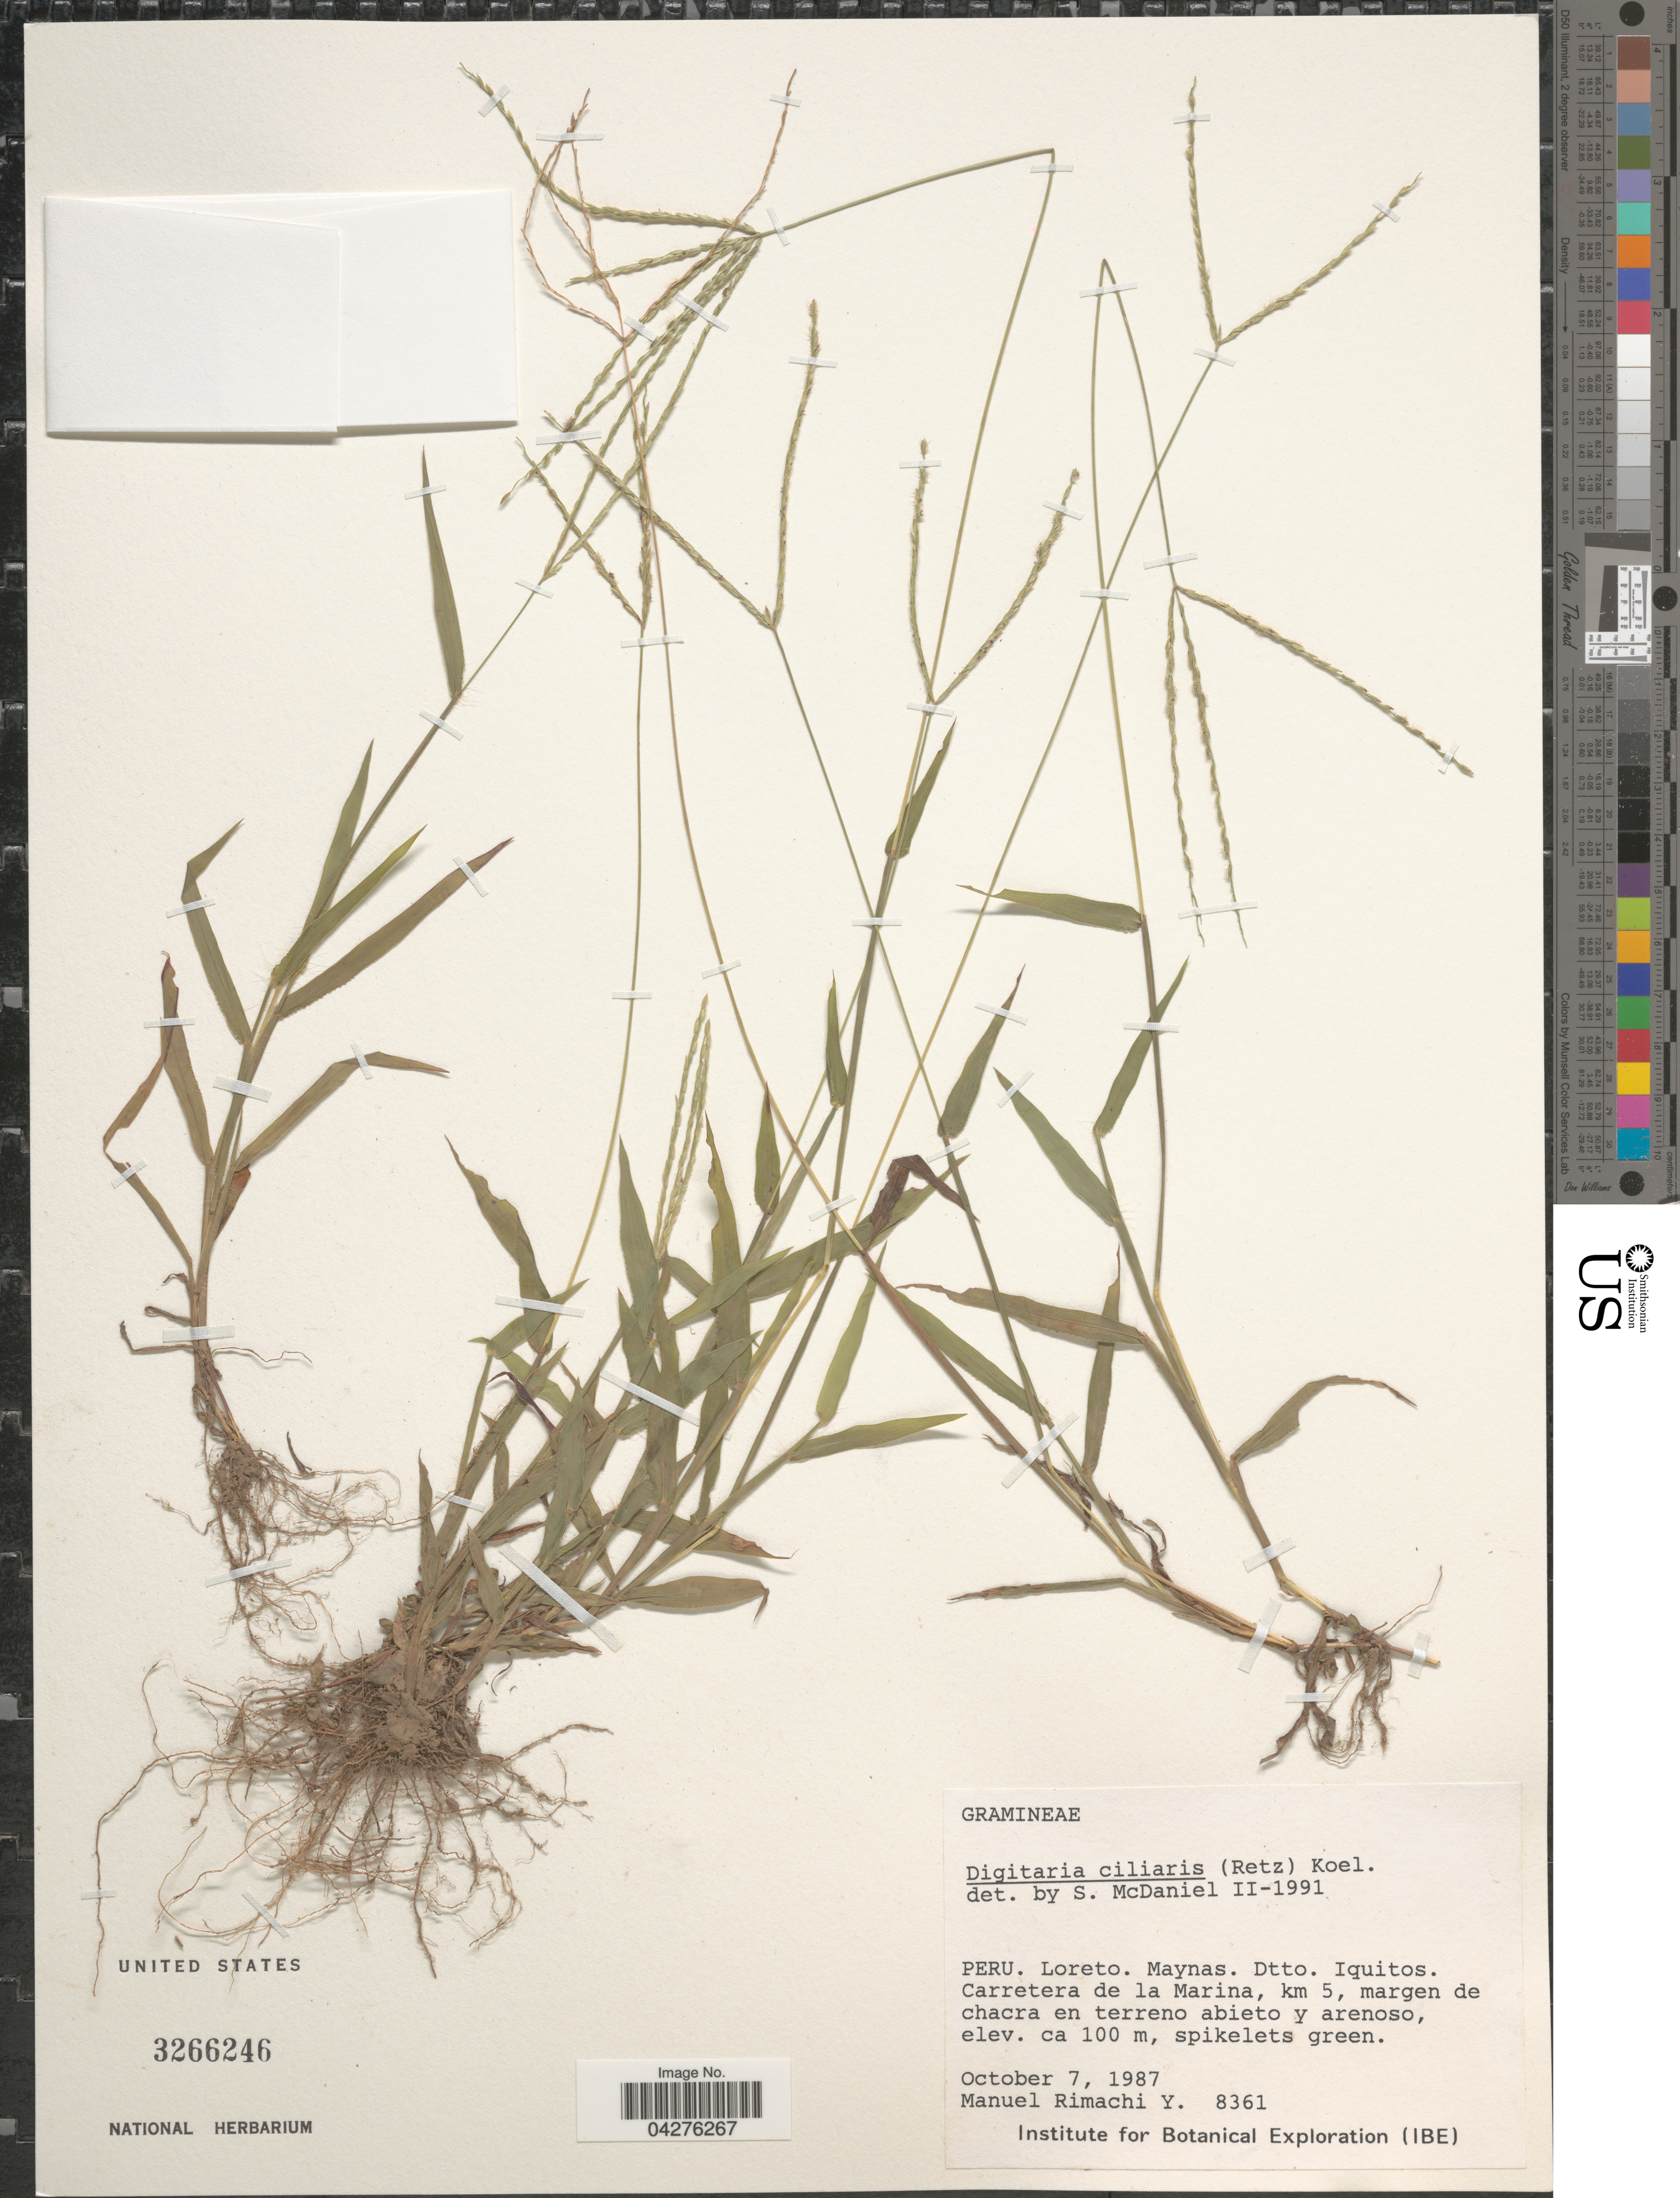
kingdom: Plantae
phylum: Tracheophyta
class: Liliopsida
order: Poales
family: Poaceae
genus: Digitaria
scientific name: Digitaria ciliaris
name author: (Retz.) Koeler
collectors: M. Rimachi Y.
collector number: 8361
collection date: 1987-10-07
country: Peru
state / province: Loreto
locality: Maynas. Dtto. Iquiros. Carretera de la Marina, km 5, margen de chacra en terreno abieto y arenoso.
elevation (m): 100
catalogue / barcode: US 3266246